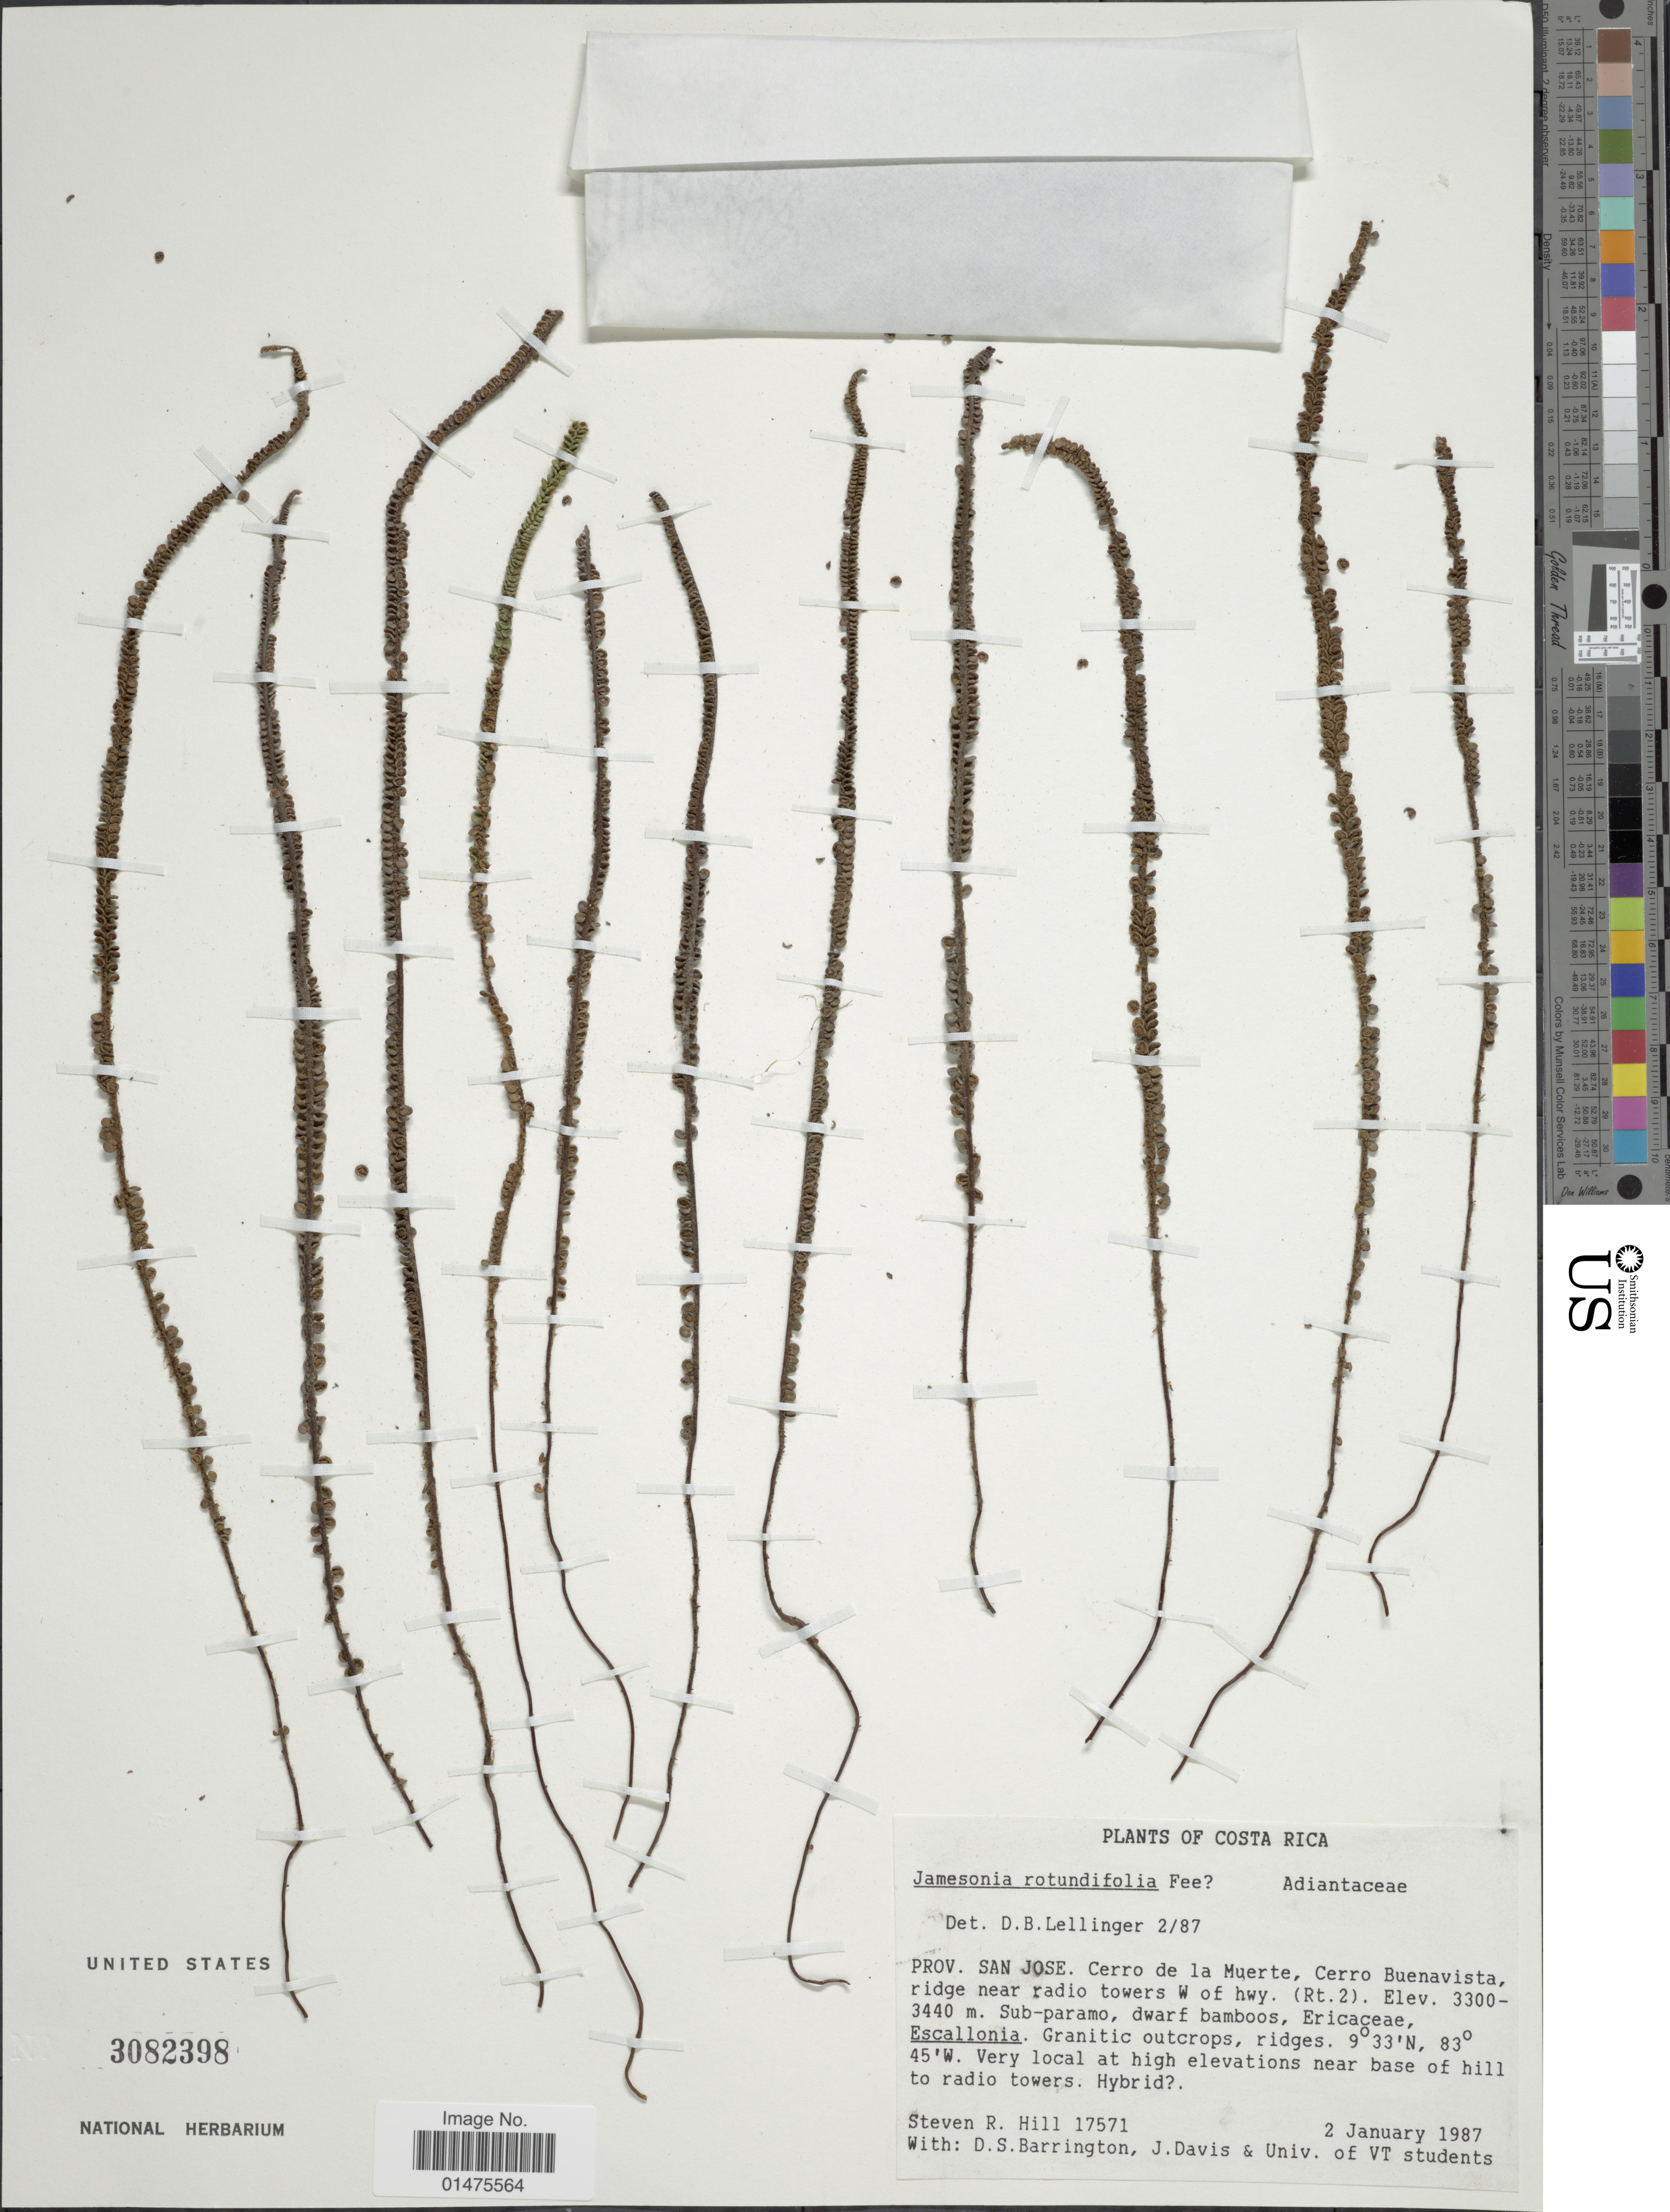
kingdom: Plantae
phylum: Tracheophyta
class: Polypodiopsida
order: Polypodiales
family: Pteridaceae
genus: Jamesonia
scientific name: Jamesonia rotundifolia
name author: Fée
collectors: S. R. Hill, D. S. Barrington, J. Davis & Univ. of VT students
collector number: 17571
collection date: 1987-01-02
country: Costa Rica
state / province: San José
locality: Cerro de la Muerte, Cerro Buenavista, ridge near radio towers w of hwy. (Rt. 2)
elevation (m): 3300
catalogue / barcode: US 3082398